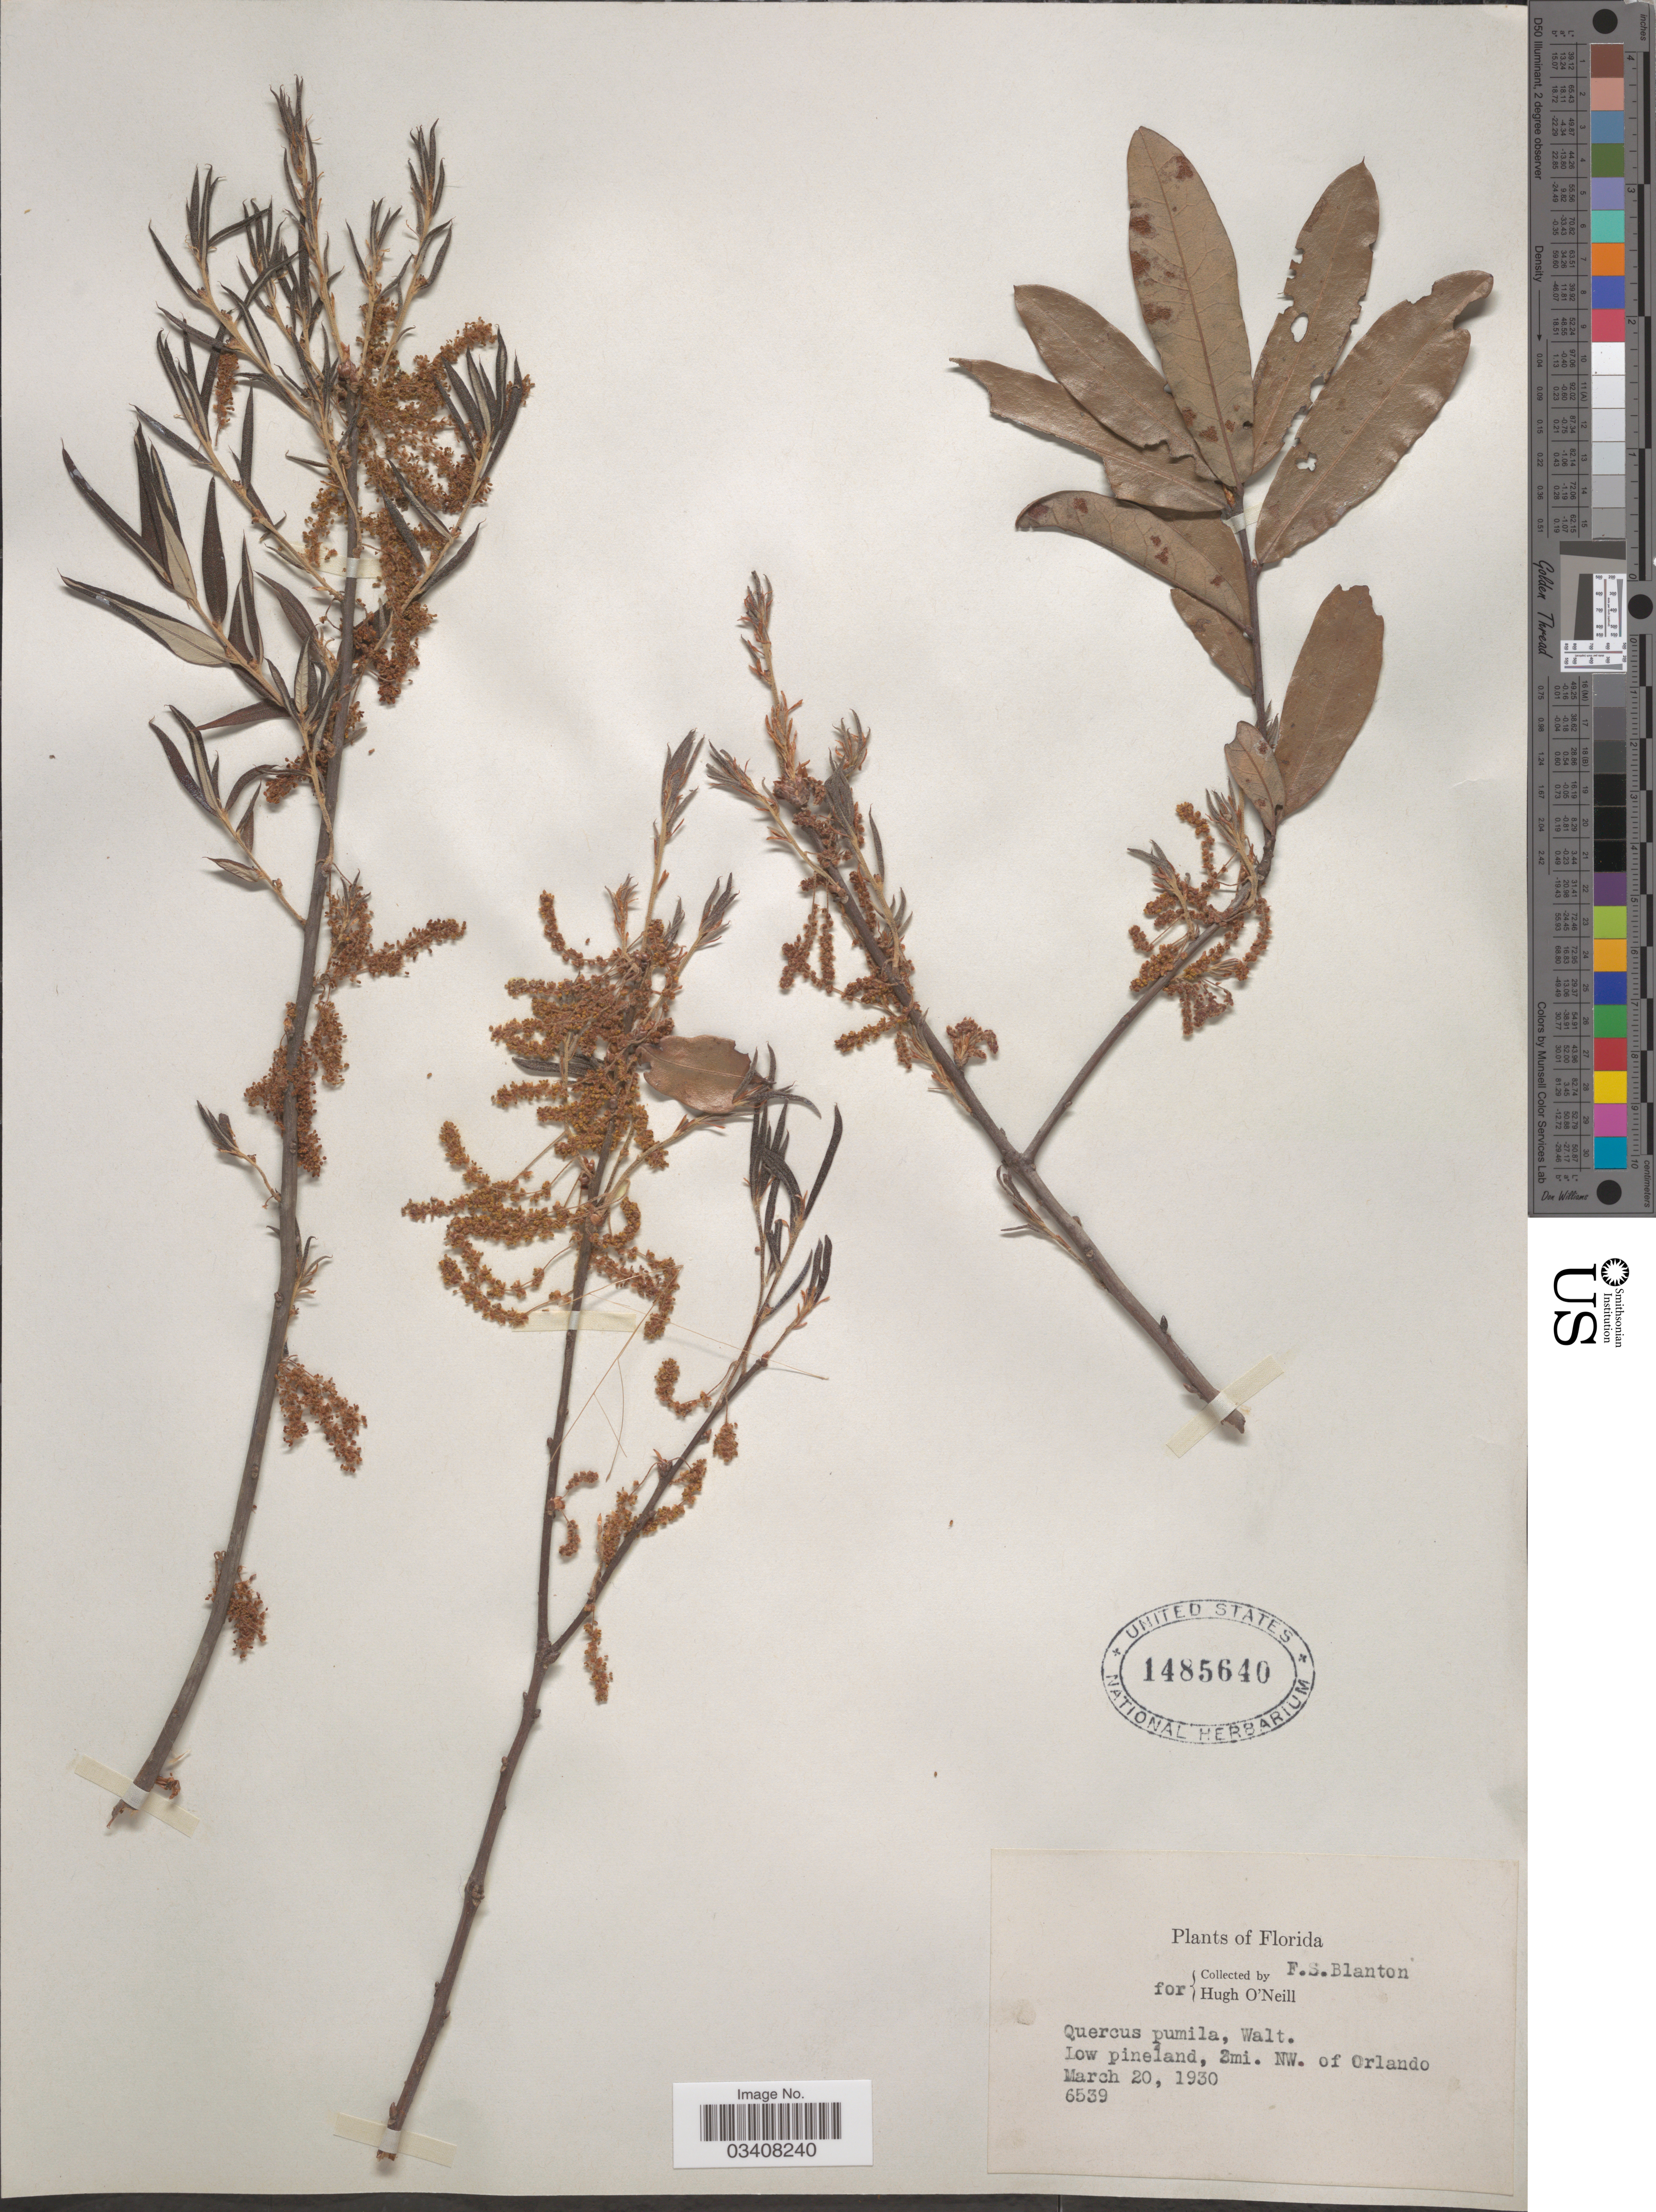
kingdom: Plantae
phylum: Tracheophyta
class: Magnoliopsida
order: Fagales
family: Fagaceae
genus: Quercus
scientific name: Quercus pumila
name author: Walter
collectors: F. S. Blanton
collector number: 6539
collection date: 1930-03-20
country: United States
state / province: Florida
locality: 2mi. NW. of Orlando.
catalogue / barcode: US 1485640